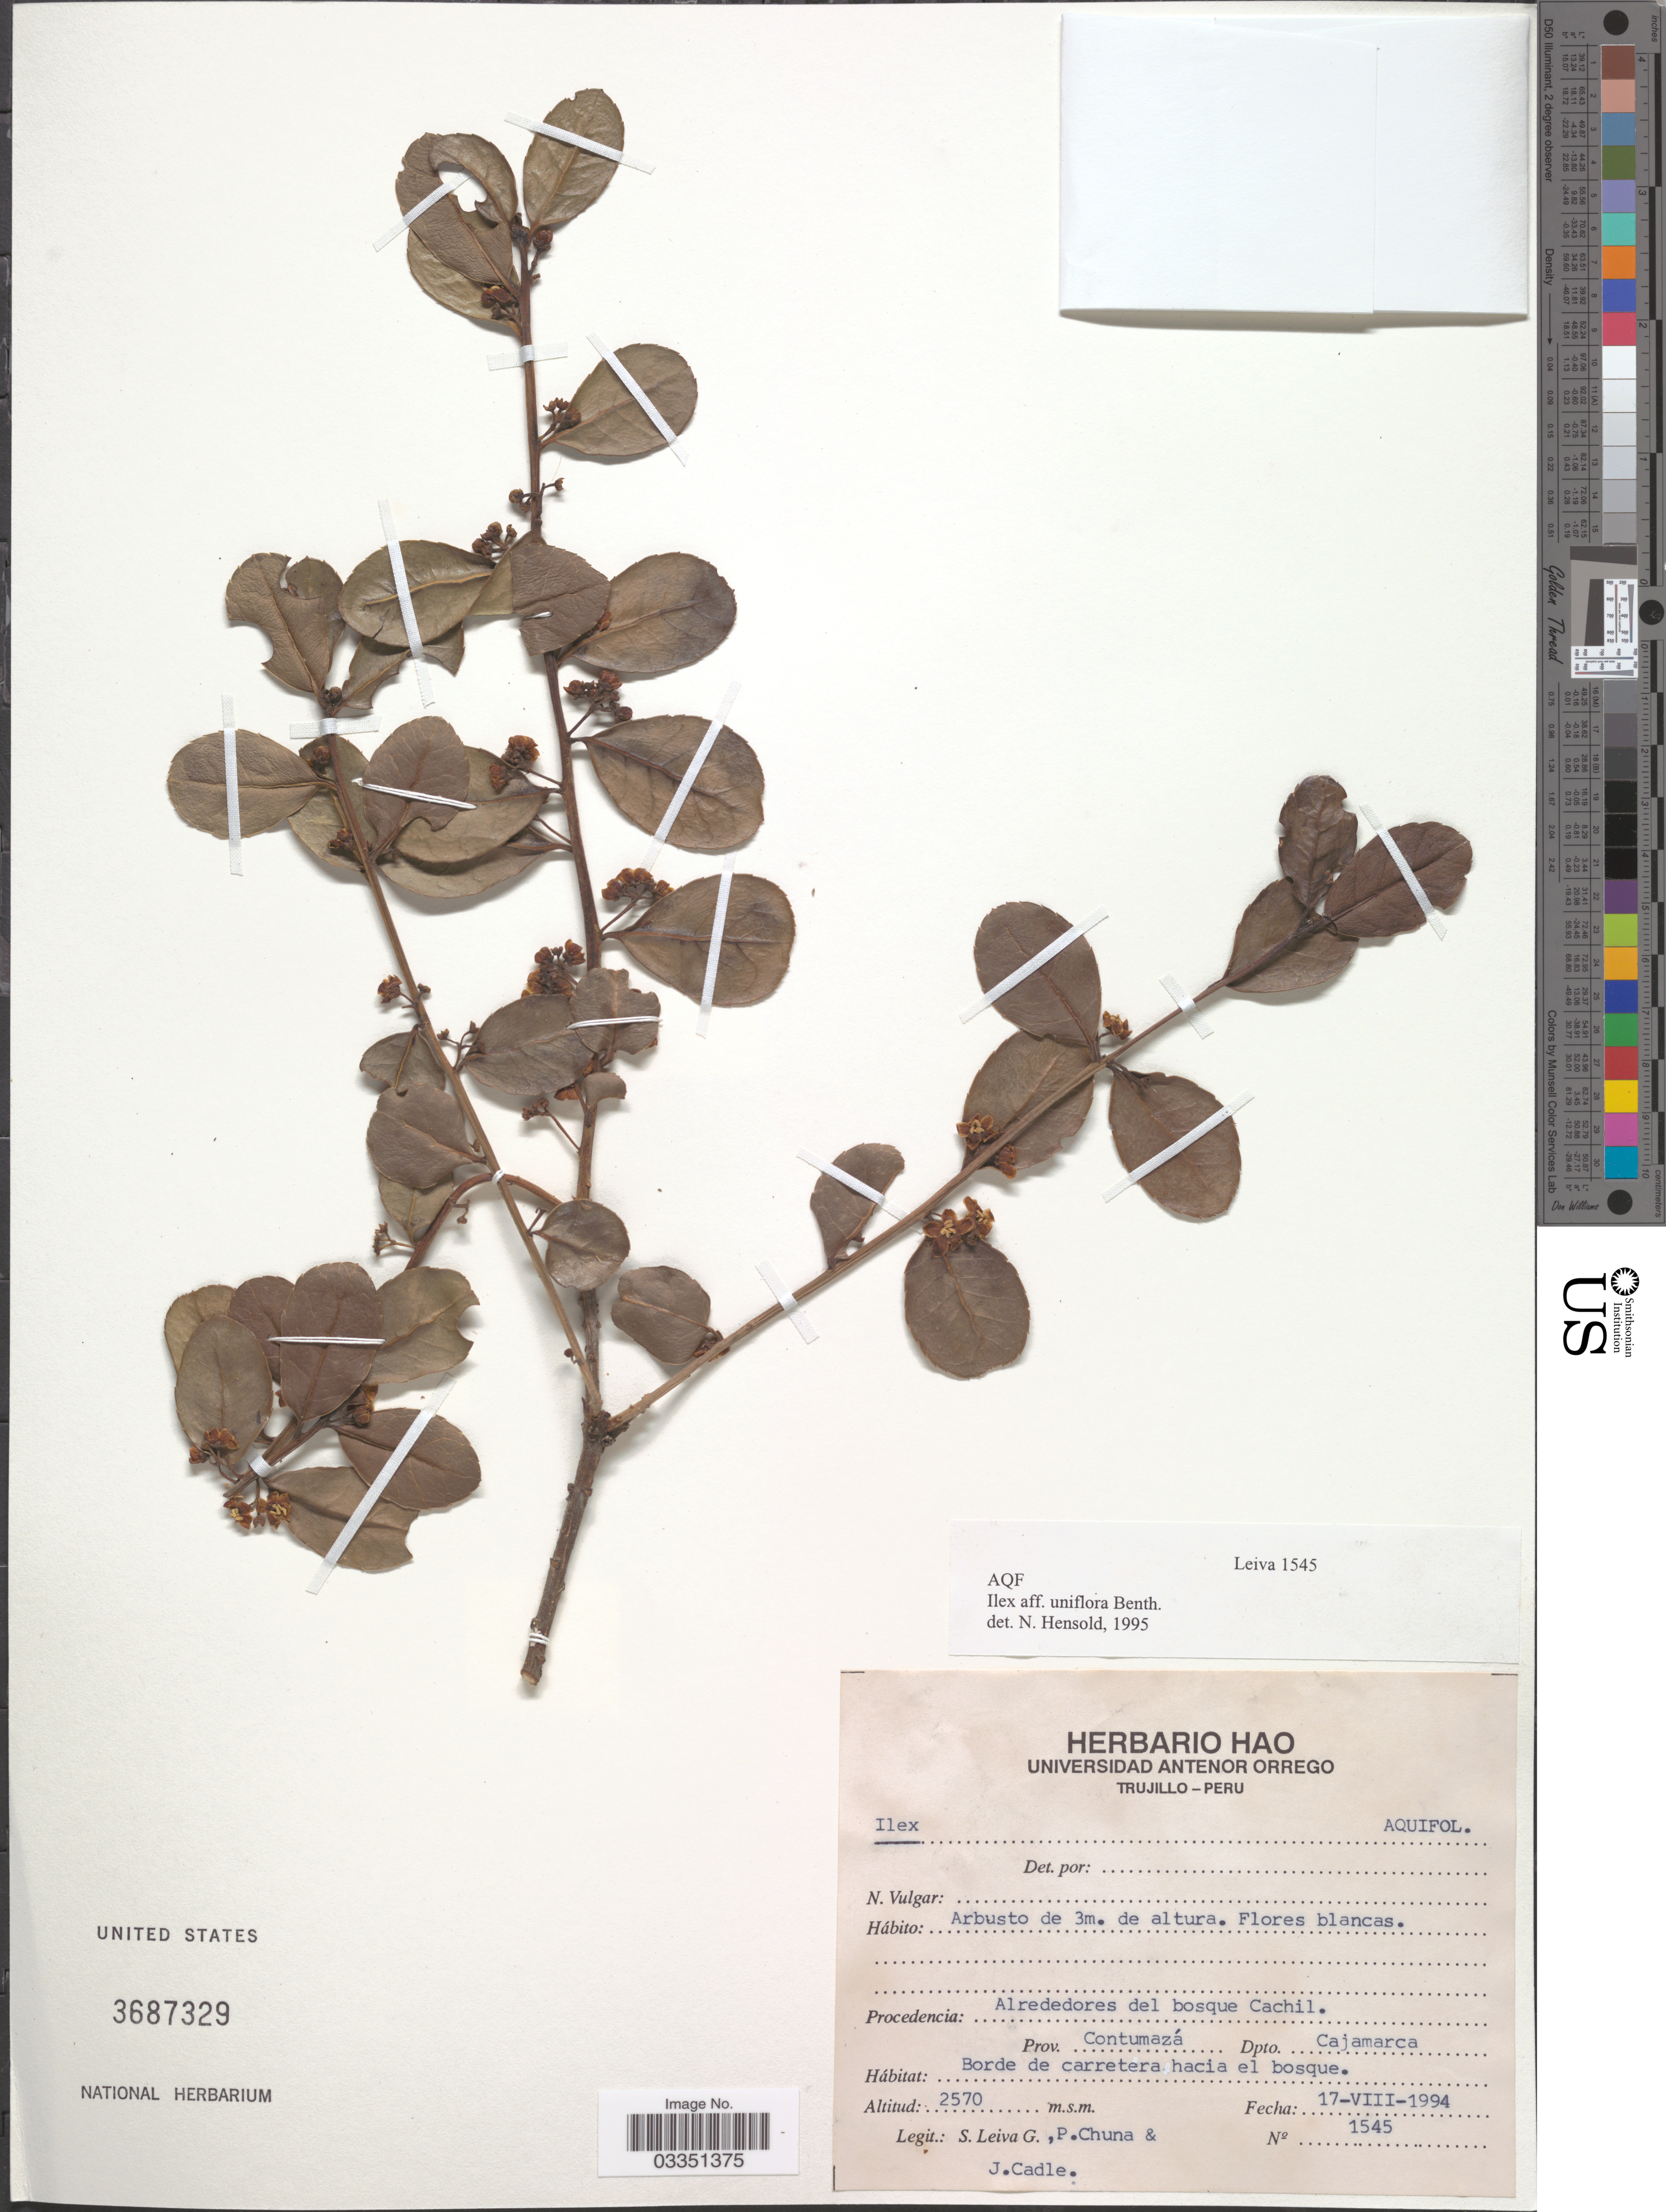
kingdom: Plantae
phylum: Tracheophyta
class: Magnoliopsida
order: Aquifoliales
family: Aquifoliaceae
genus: Ilex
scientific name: Ilex uniflora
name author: Fawc. & Rendle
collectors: S. Leiva G., P. Chuna & J. Cadle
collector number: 1545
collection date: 1994-08-17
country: Peru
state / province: Cajamarca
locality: Procedencia: Alrededores del bosque Cachil. Prov. Contumazá. Dpto. Cajamarca.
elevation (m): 2570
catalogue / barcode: US 3687329